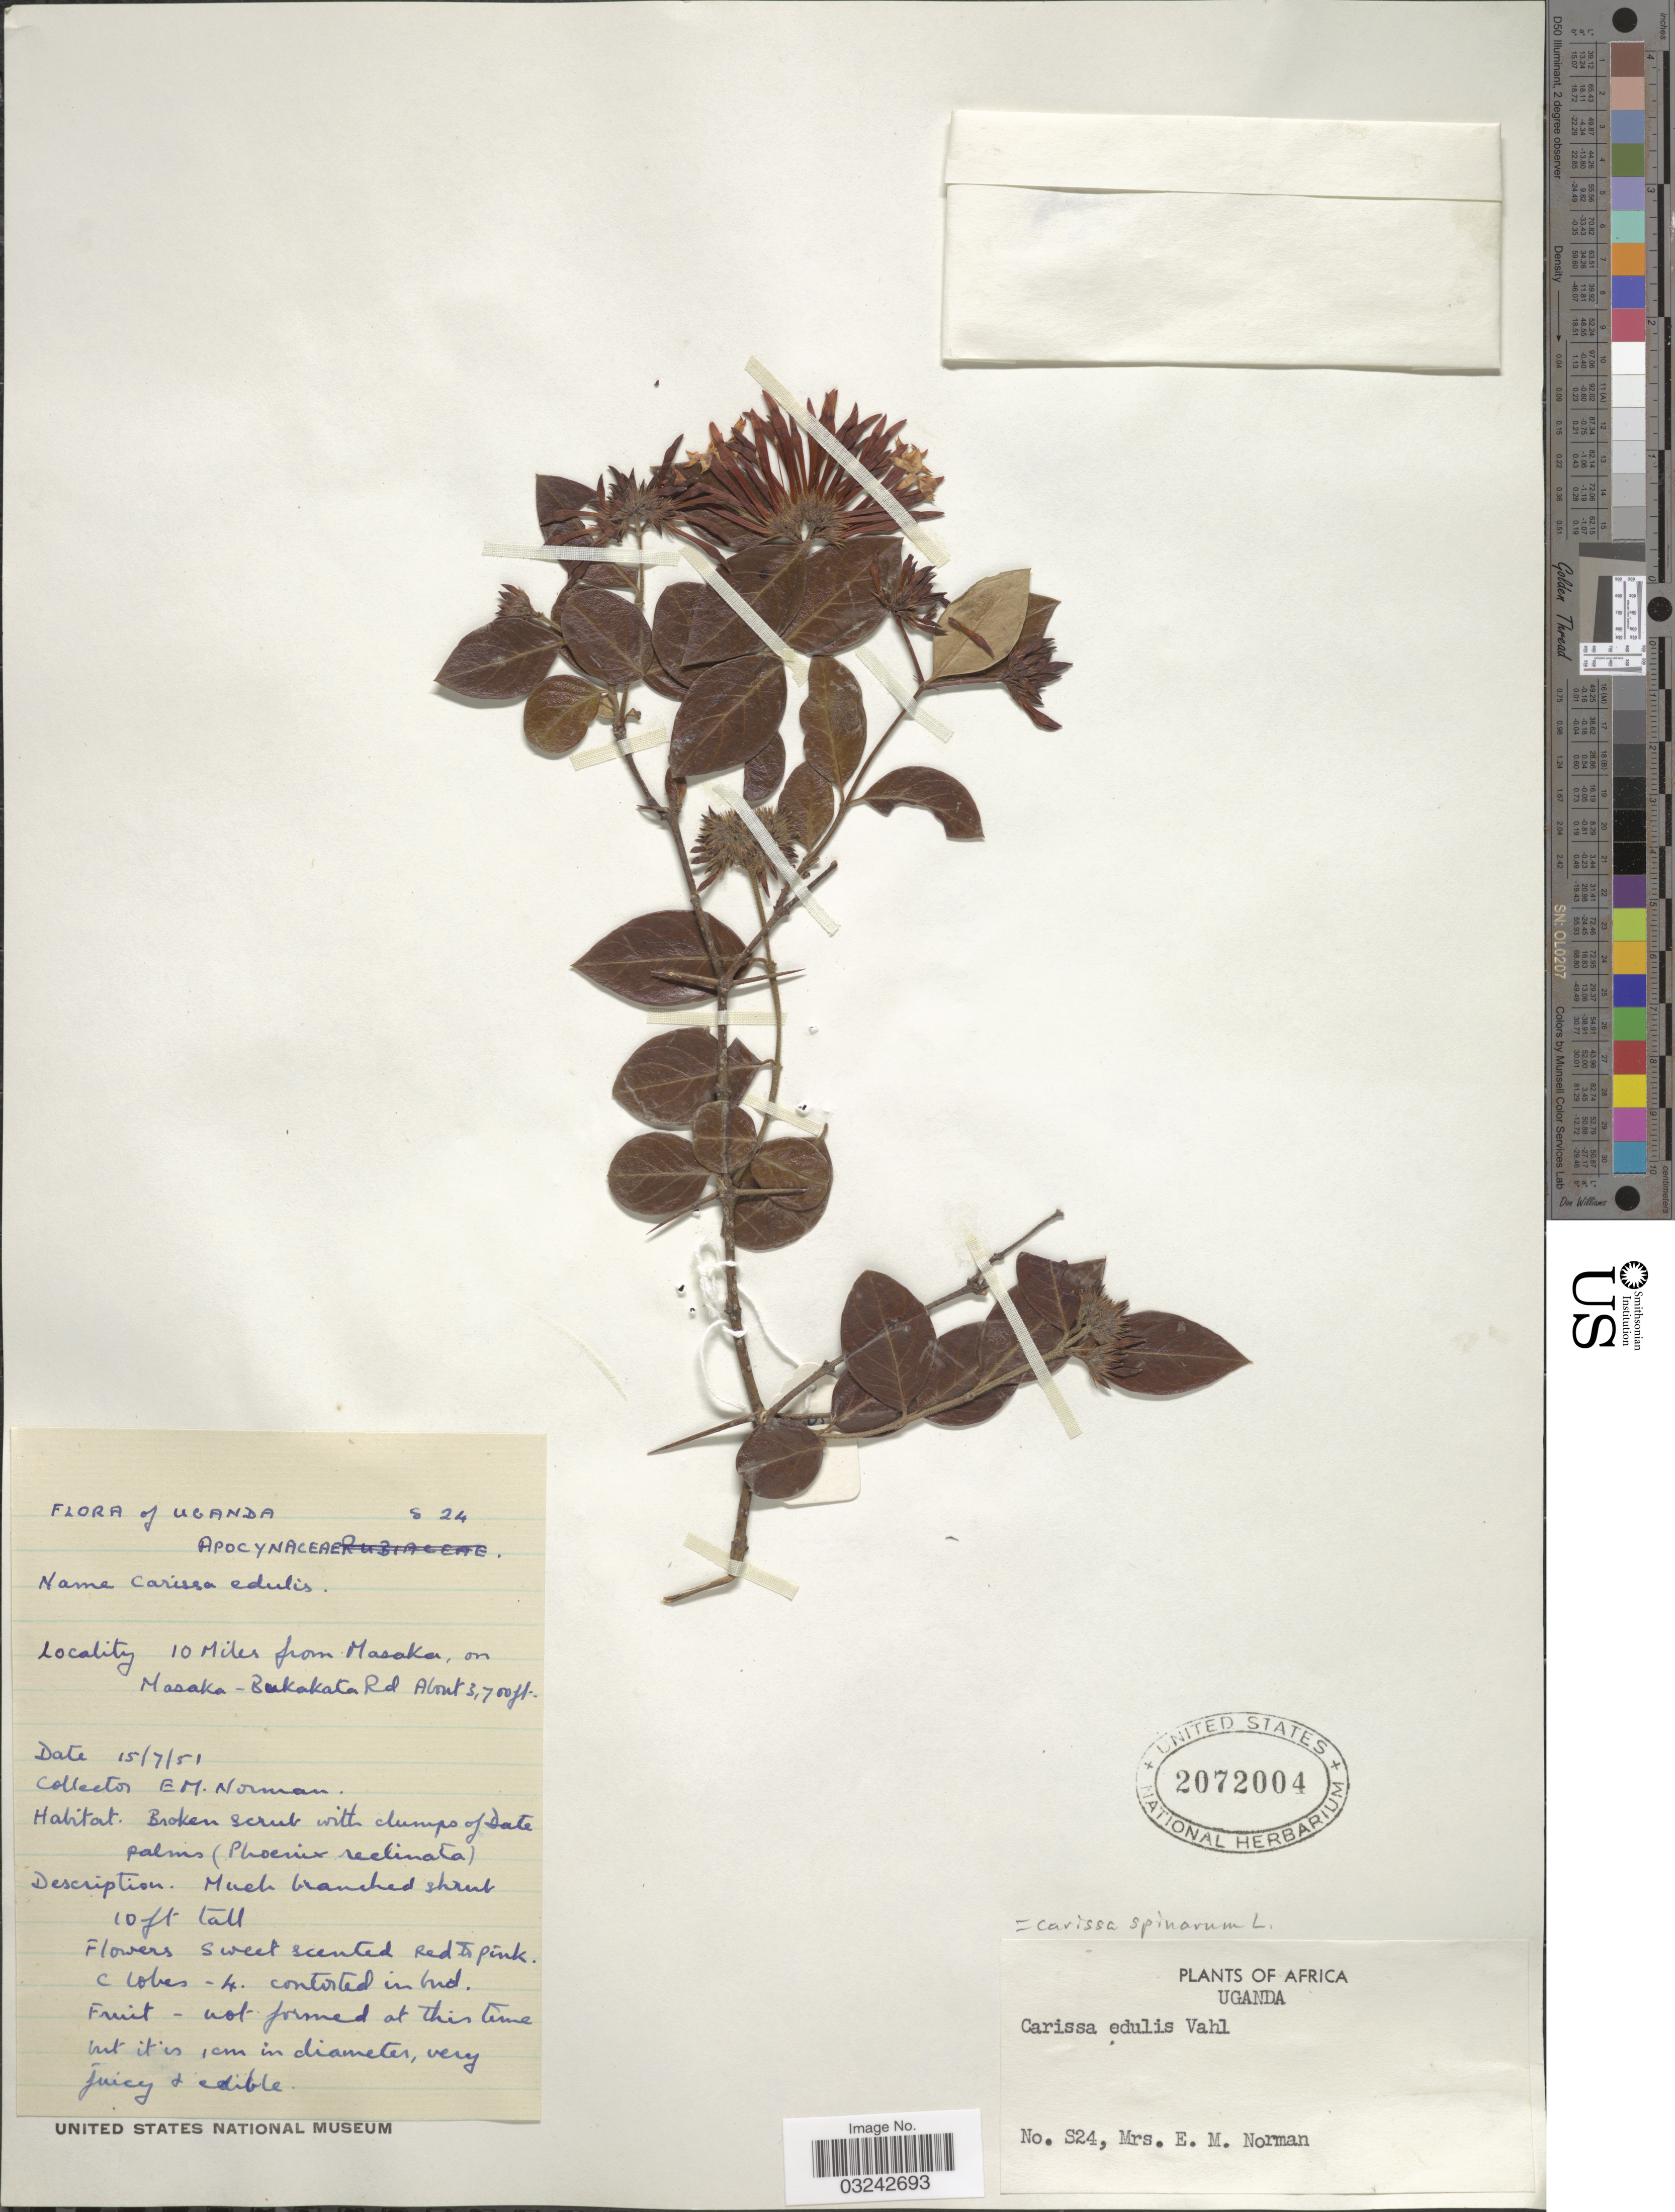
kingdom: Plantae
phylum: Tracheophyta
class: Magnoliopsida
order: Gentianales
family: Apocynaceae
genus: Carissa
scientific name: Carissa spinarum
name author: L.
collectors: E. Norman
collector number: S24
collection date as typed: Transcribed d/m/y: 15/7/51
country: Uganda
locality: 10 Miles from Masaka, on Masaka-Bukakata Rd.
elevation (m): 1128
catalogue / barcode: US 2072004